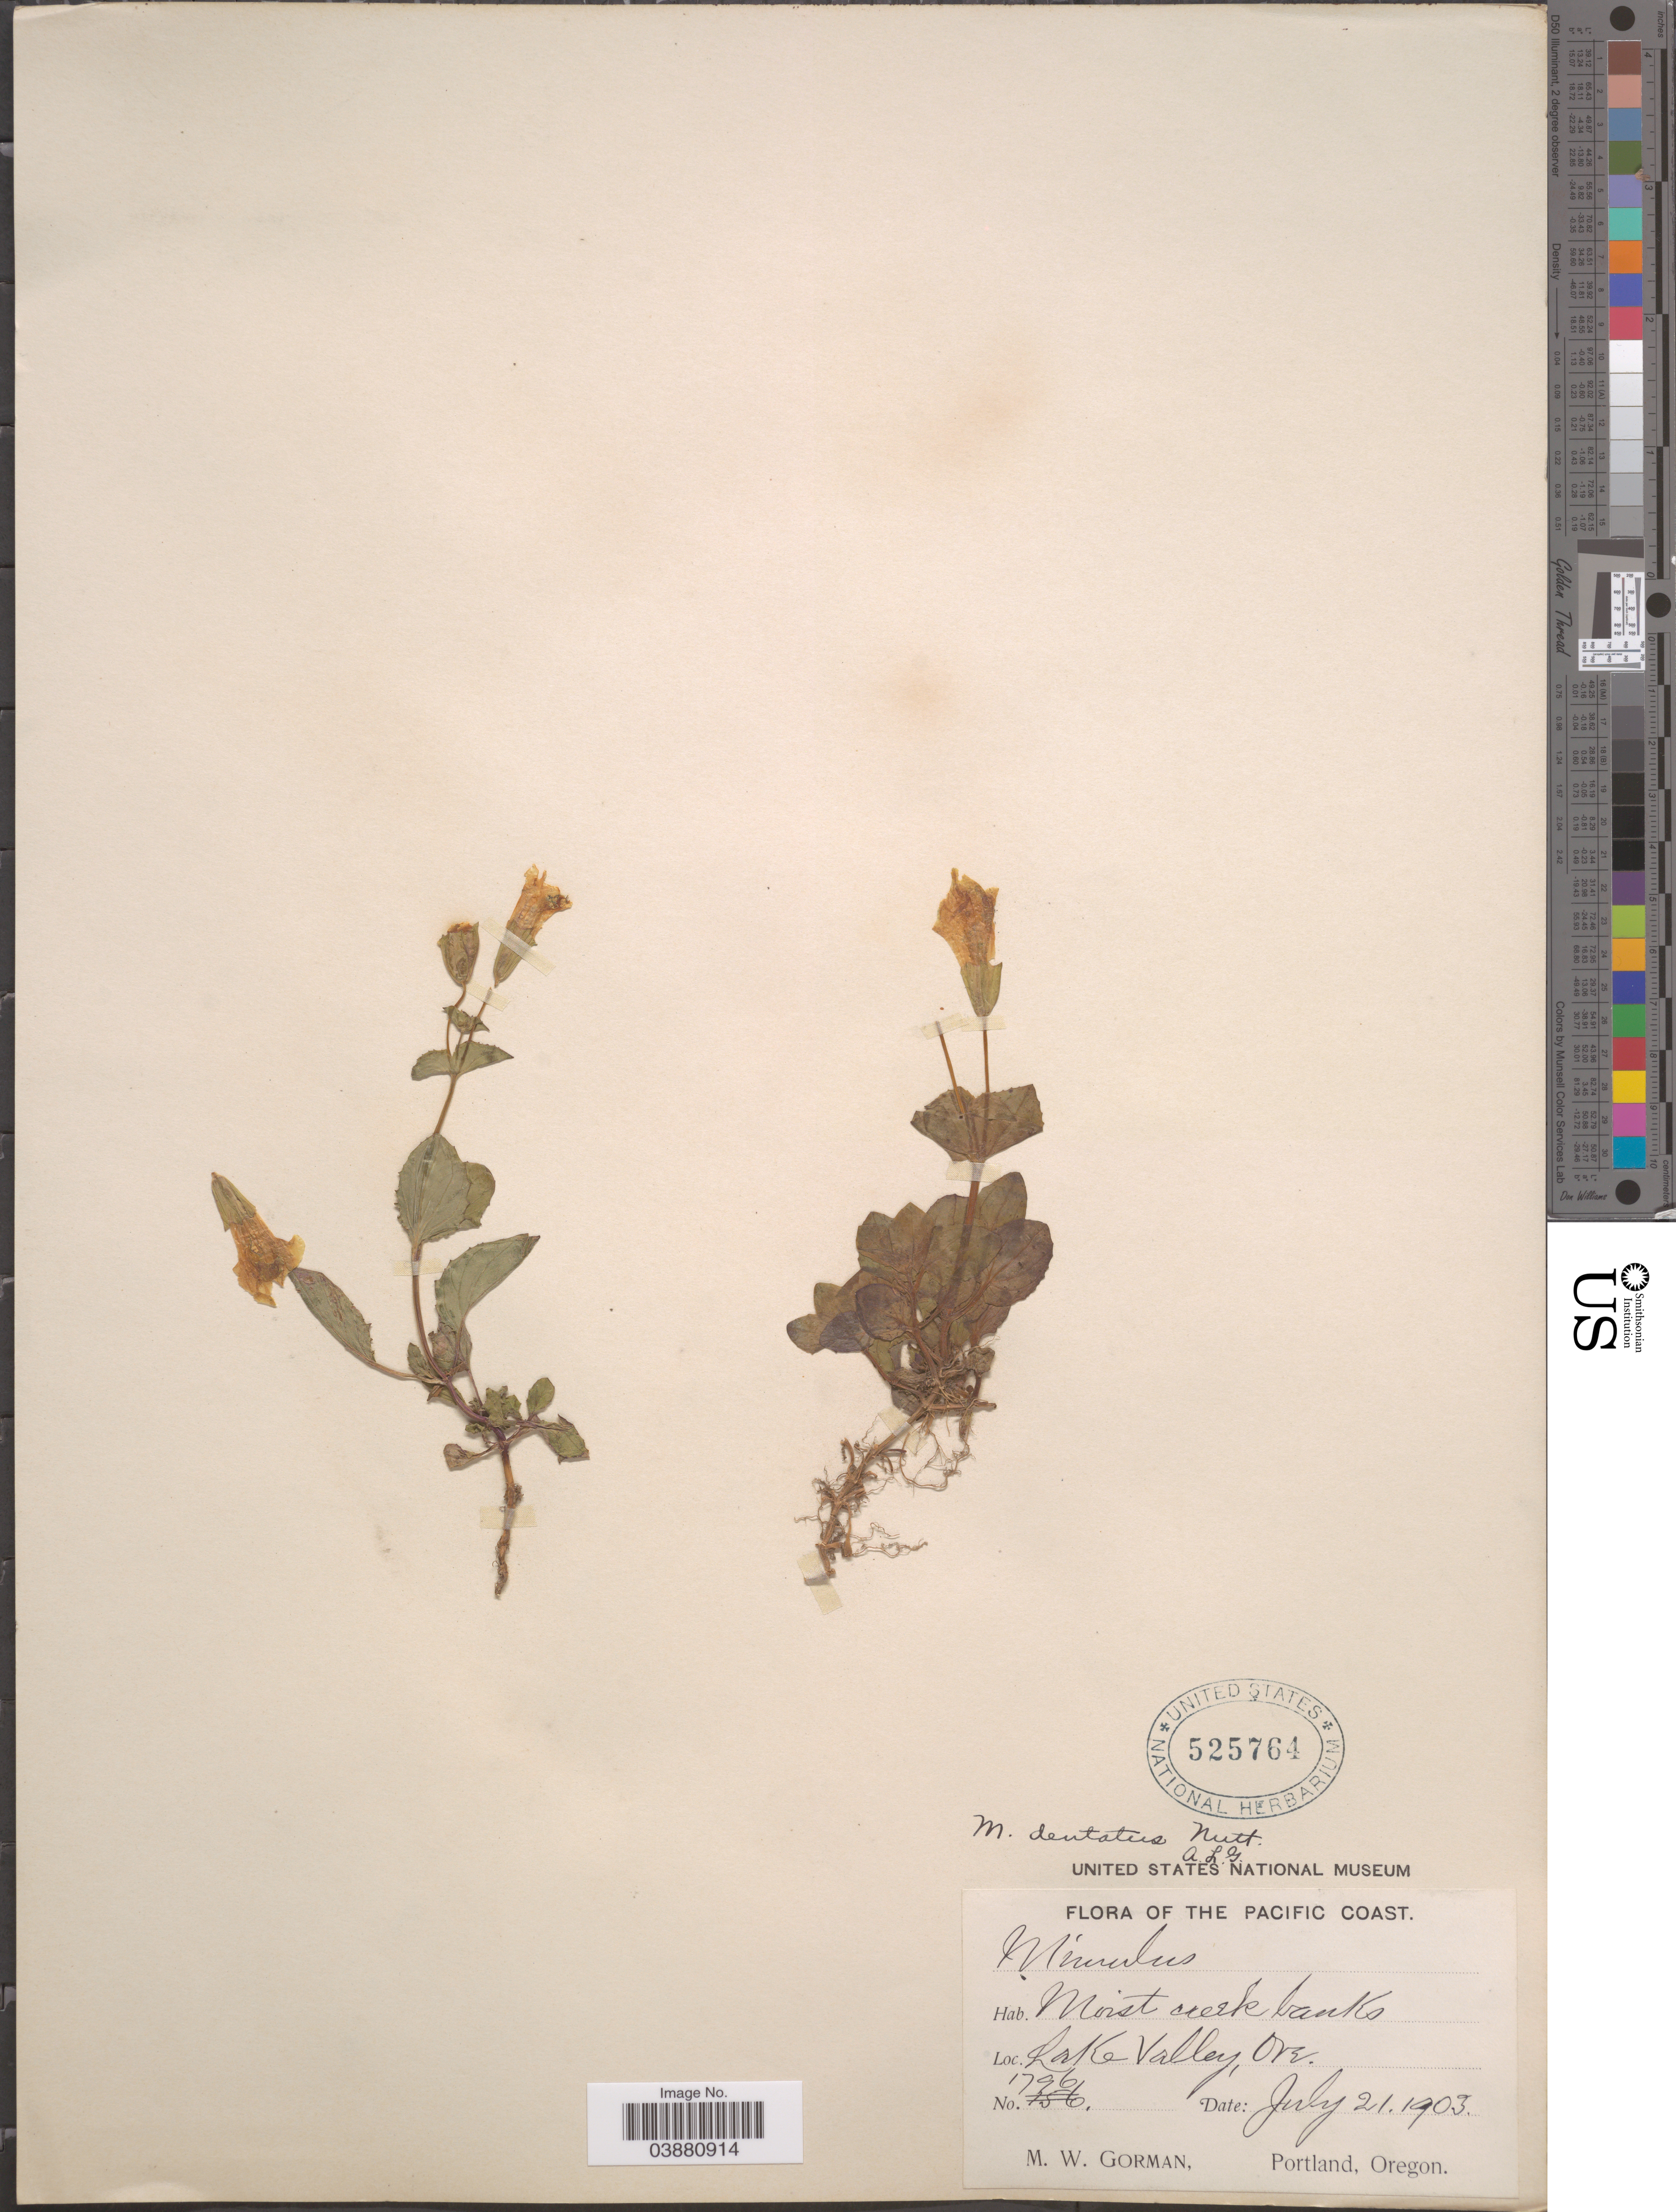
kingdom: Plantae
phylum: Tracheophyta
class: Magnoliopsida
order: Lamiales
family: Phrymaceae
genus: Mimulus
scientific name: Mimulus dentatus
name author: Nutt. ex Benth.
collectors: M. W. Gorman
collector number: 1796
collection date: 1903-07-21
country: United States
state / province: Oregon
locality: The Pacific Coast. Lake Valley.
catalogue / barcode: US 525764